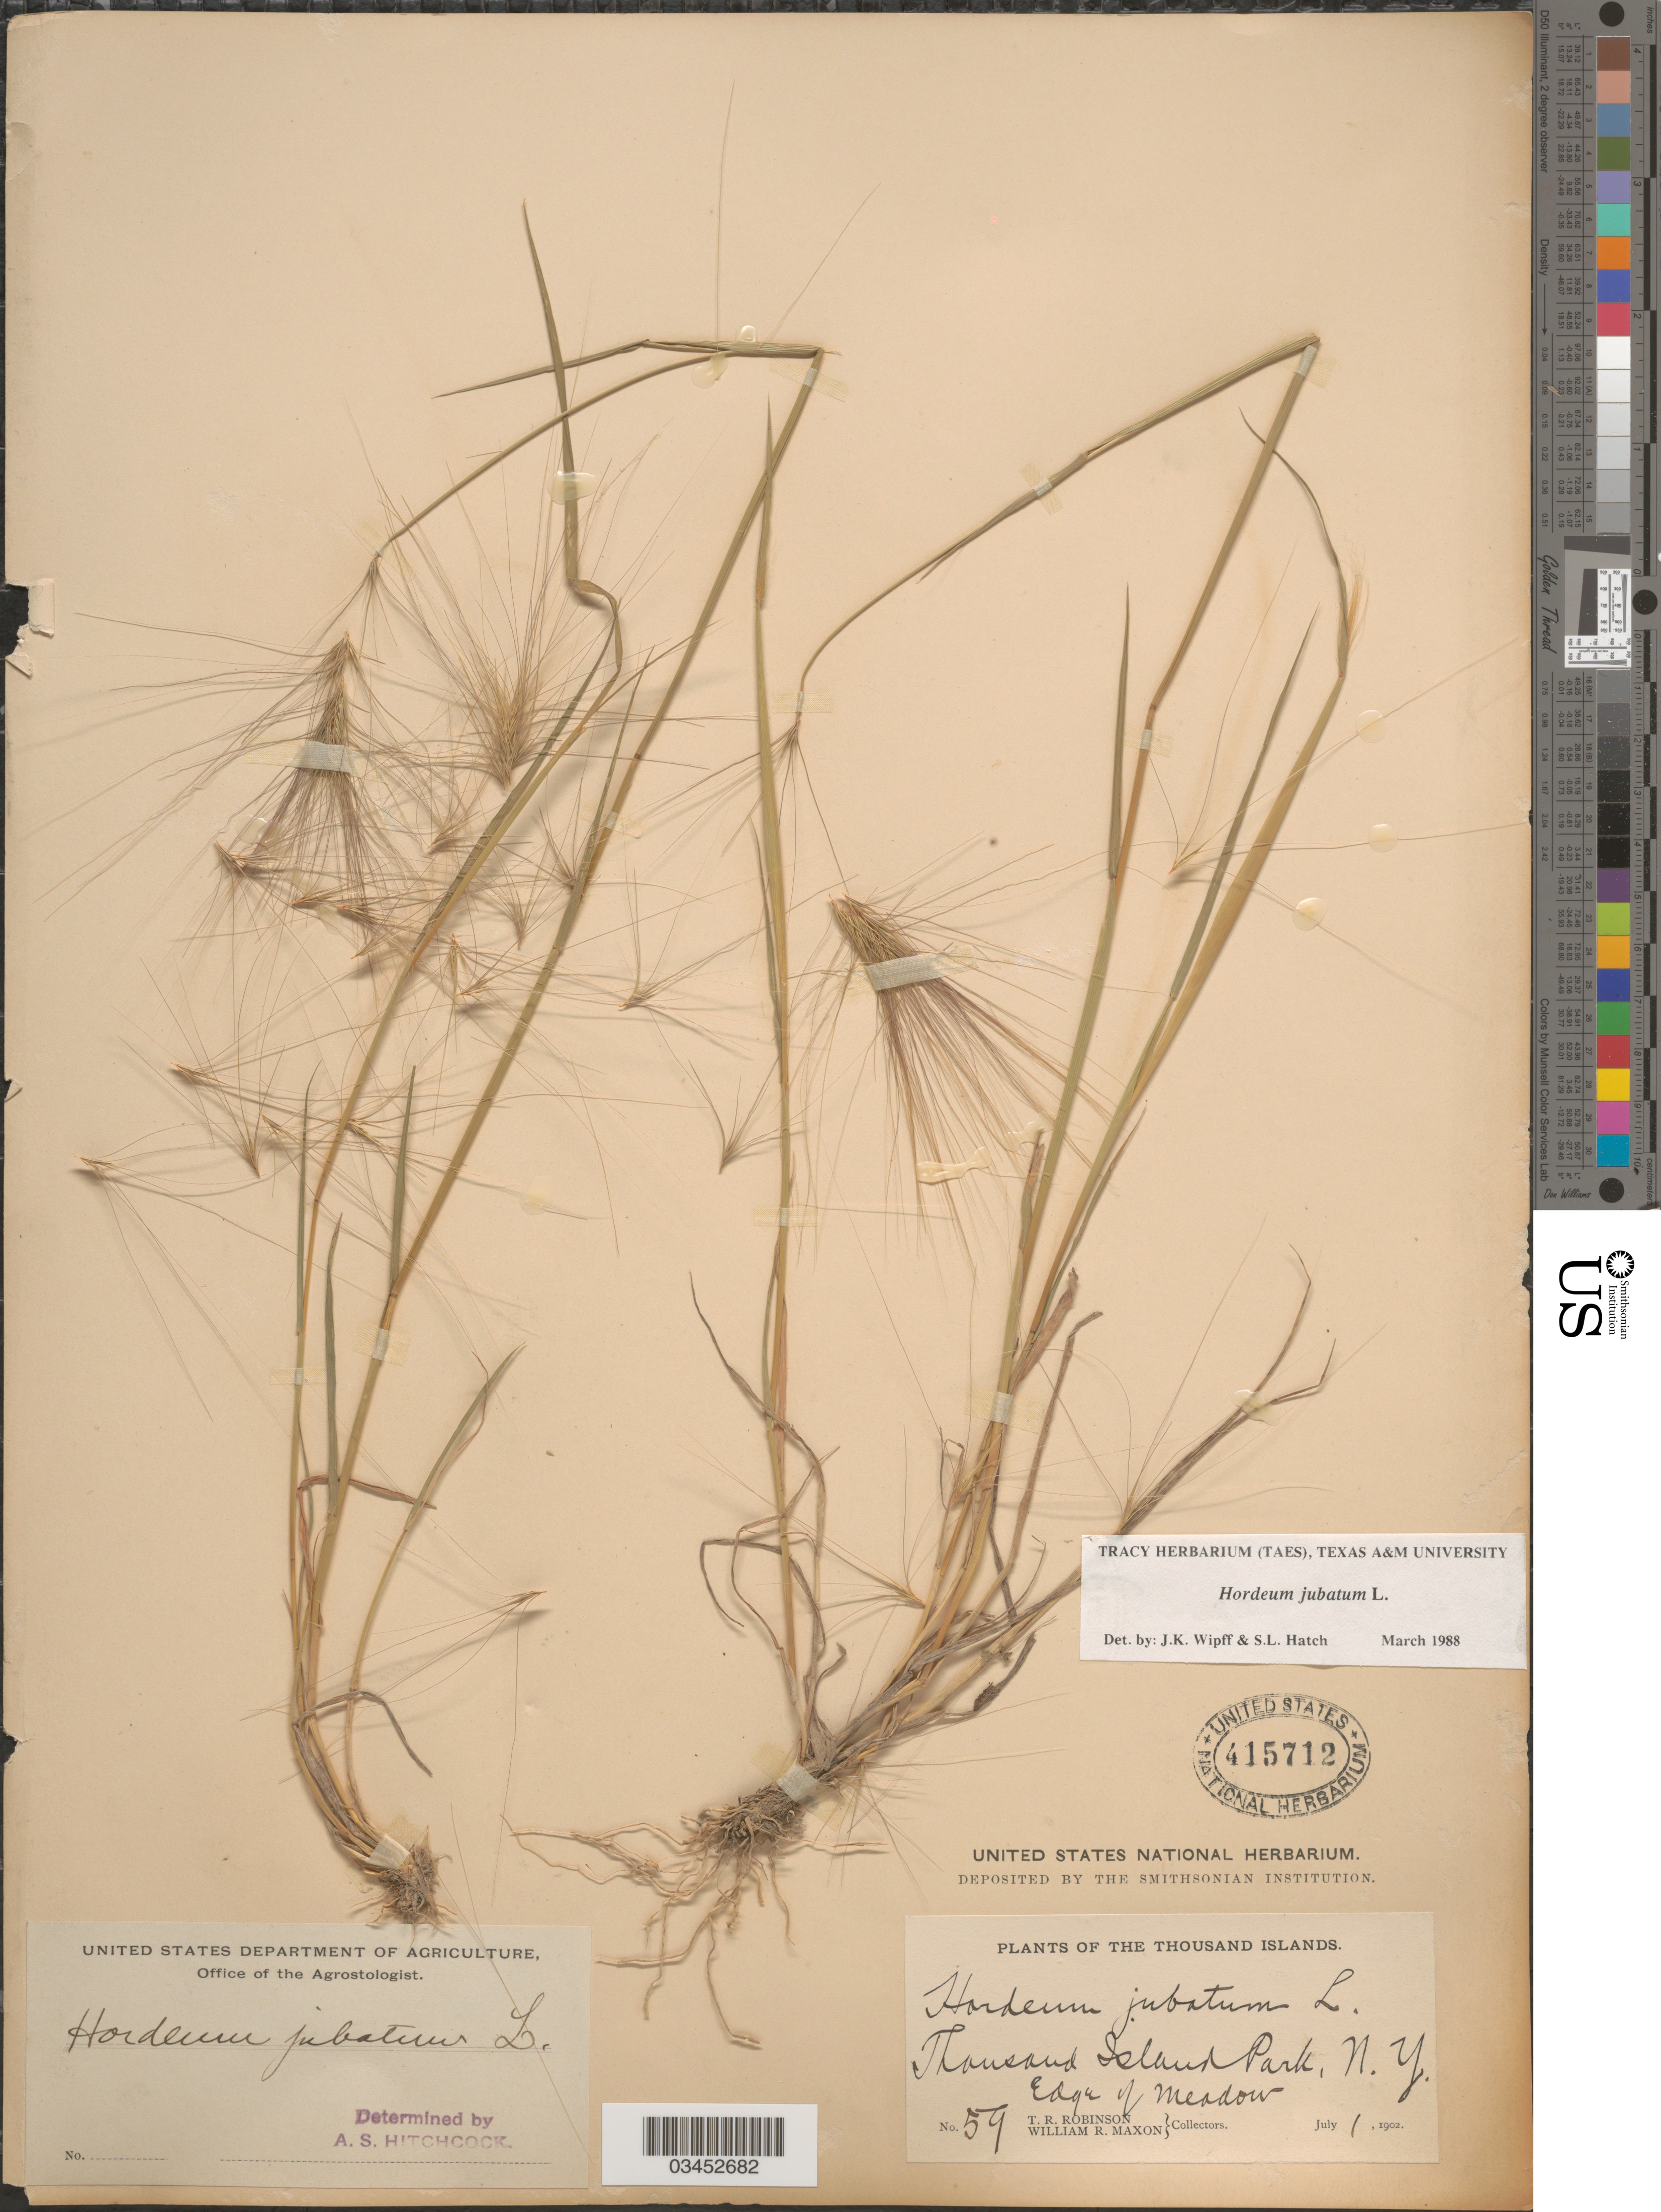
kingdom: Plantae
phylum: Tracheophyta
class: Liliopsida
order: Poales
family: Poaceae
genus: Hordeum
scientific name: Hordeum jubatum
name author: L.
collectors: T. R. Robinson & W. R. Maxon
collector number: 59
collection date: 1902-07-01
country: United States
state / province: New York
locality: The Thousand Islands. Thousand Island Park. Edge of meadow.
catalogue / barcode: US 415712